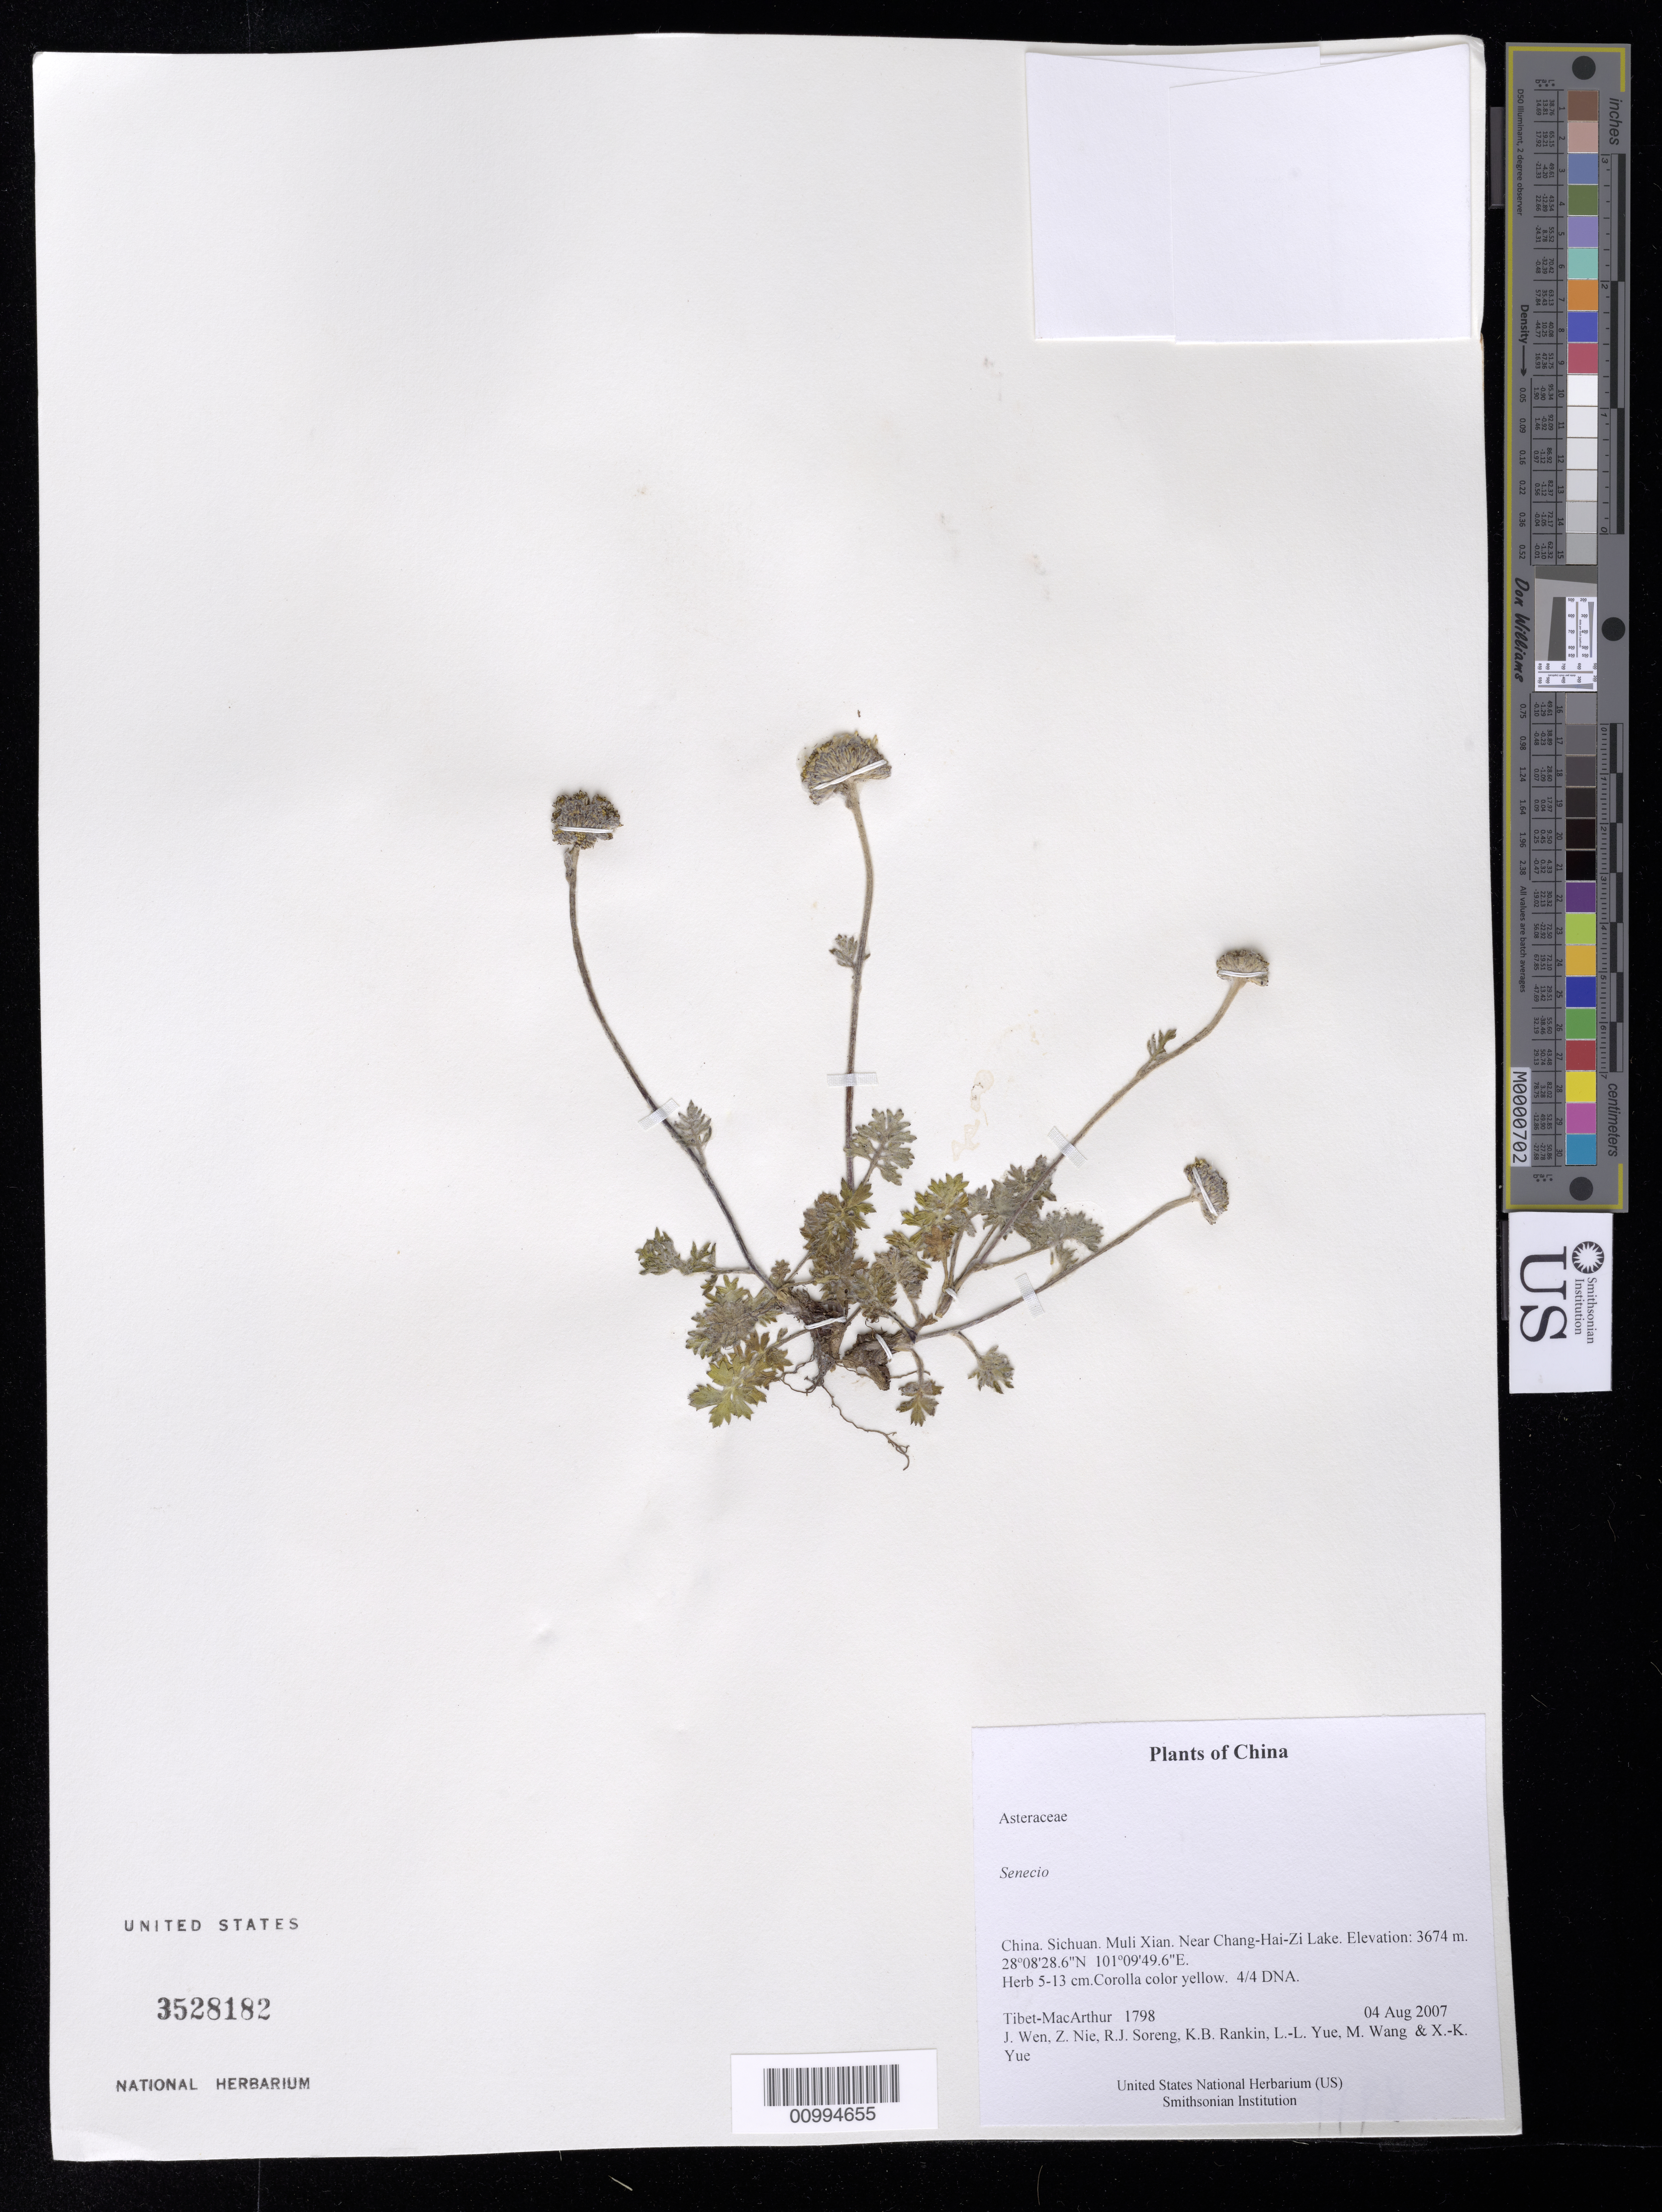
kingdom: Plantae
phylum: Tracheophyta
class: Magnoliopsida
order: Asterales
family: Asteraceae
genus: Senecio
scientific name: Senecio sp.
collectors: Tibet-MacArthur, J. Wen, Z. Nie, R. J. Soreng, K. Rankin, L. Yue, M. Wang & X. Yue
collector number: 1798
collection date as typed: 04 Aug 2007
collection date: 2007-08-04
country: China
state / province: Sichuan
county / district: Muli Xian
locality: Near Chang-Hai-Zi Lake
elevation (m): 3674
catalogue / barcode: US 3528182